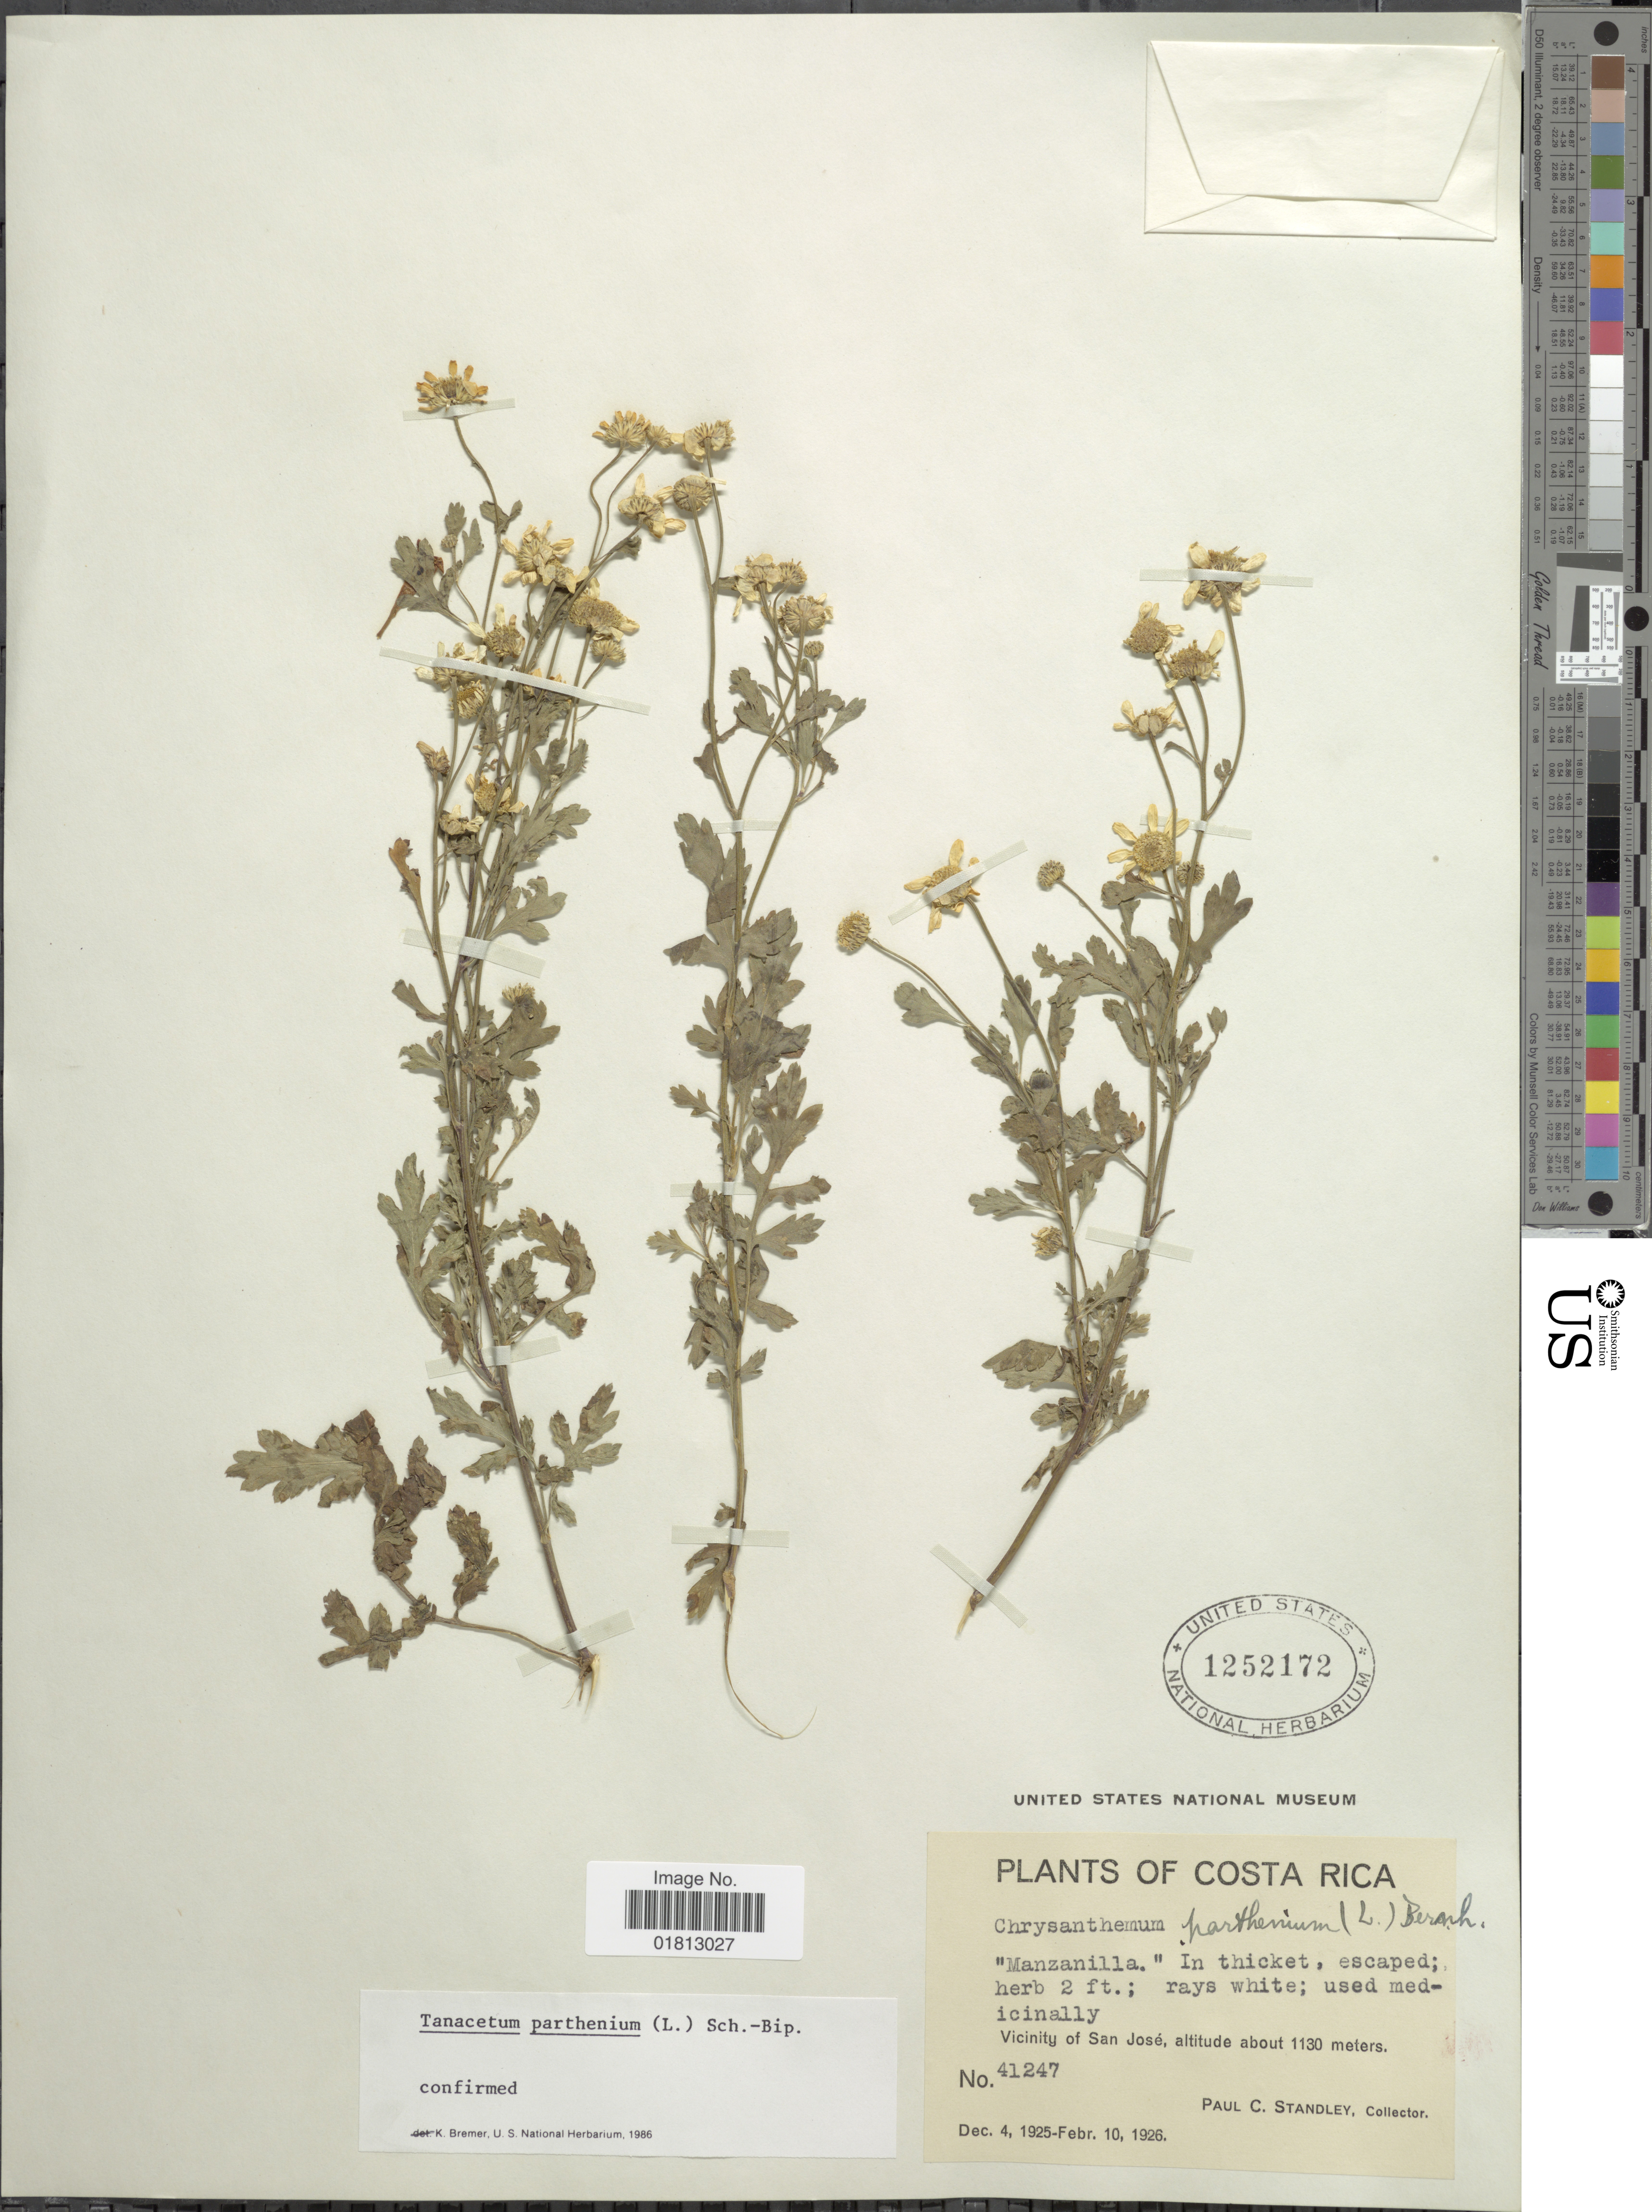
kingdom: Plantae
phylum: Tracheophyta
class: Magnoliopsida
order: Asterales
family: Asteraceae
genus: Tanacetum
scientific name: Tanacetum parthenium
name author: (L.) Sch. Bip.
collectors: P. C. Standley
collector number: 41247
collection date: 1926-02-10/1926-12-04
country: Costa Rica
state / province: San José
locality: Vicinity of San Jose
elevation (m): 1130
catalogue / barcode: US 1252172